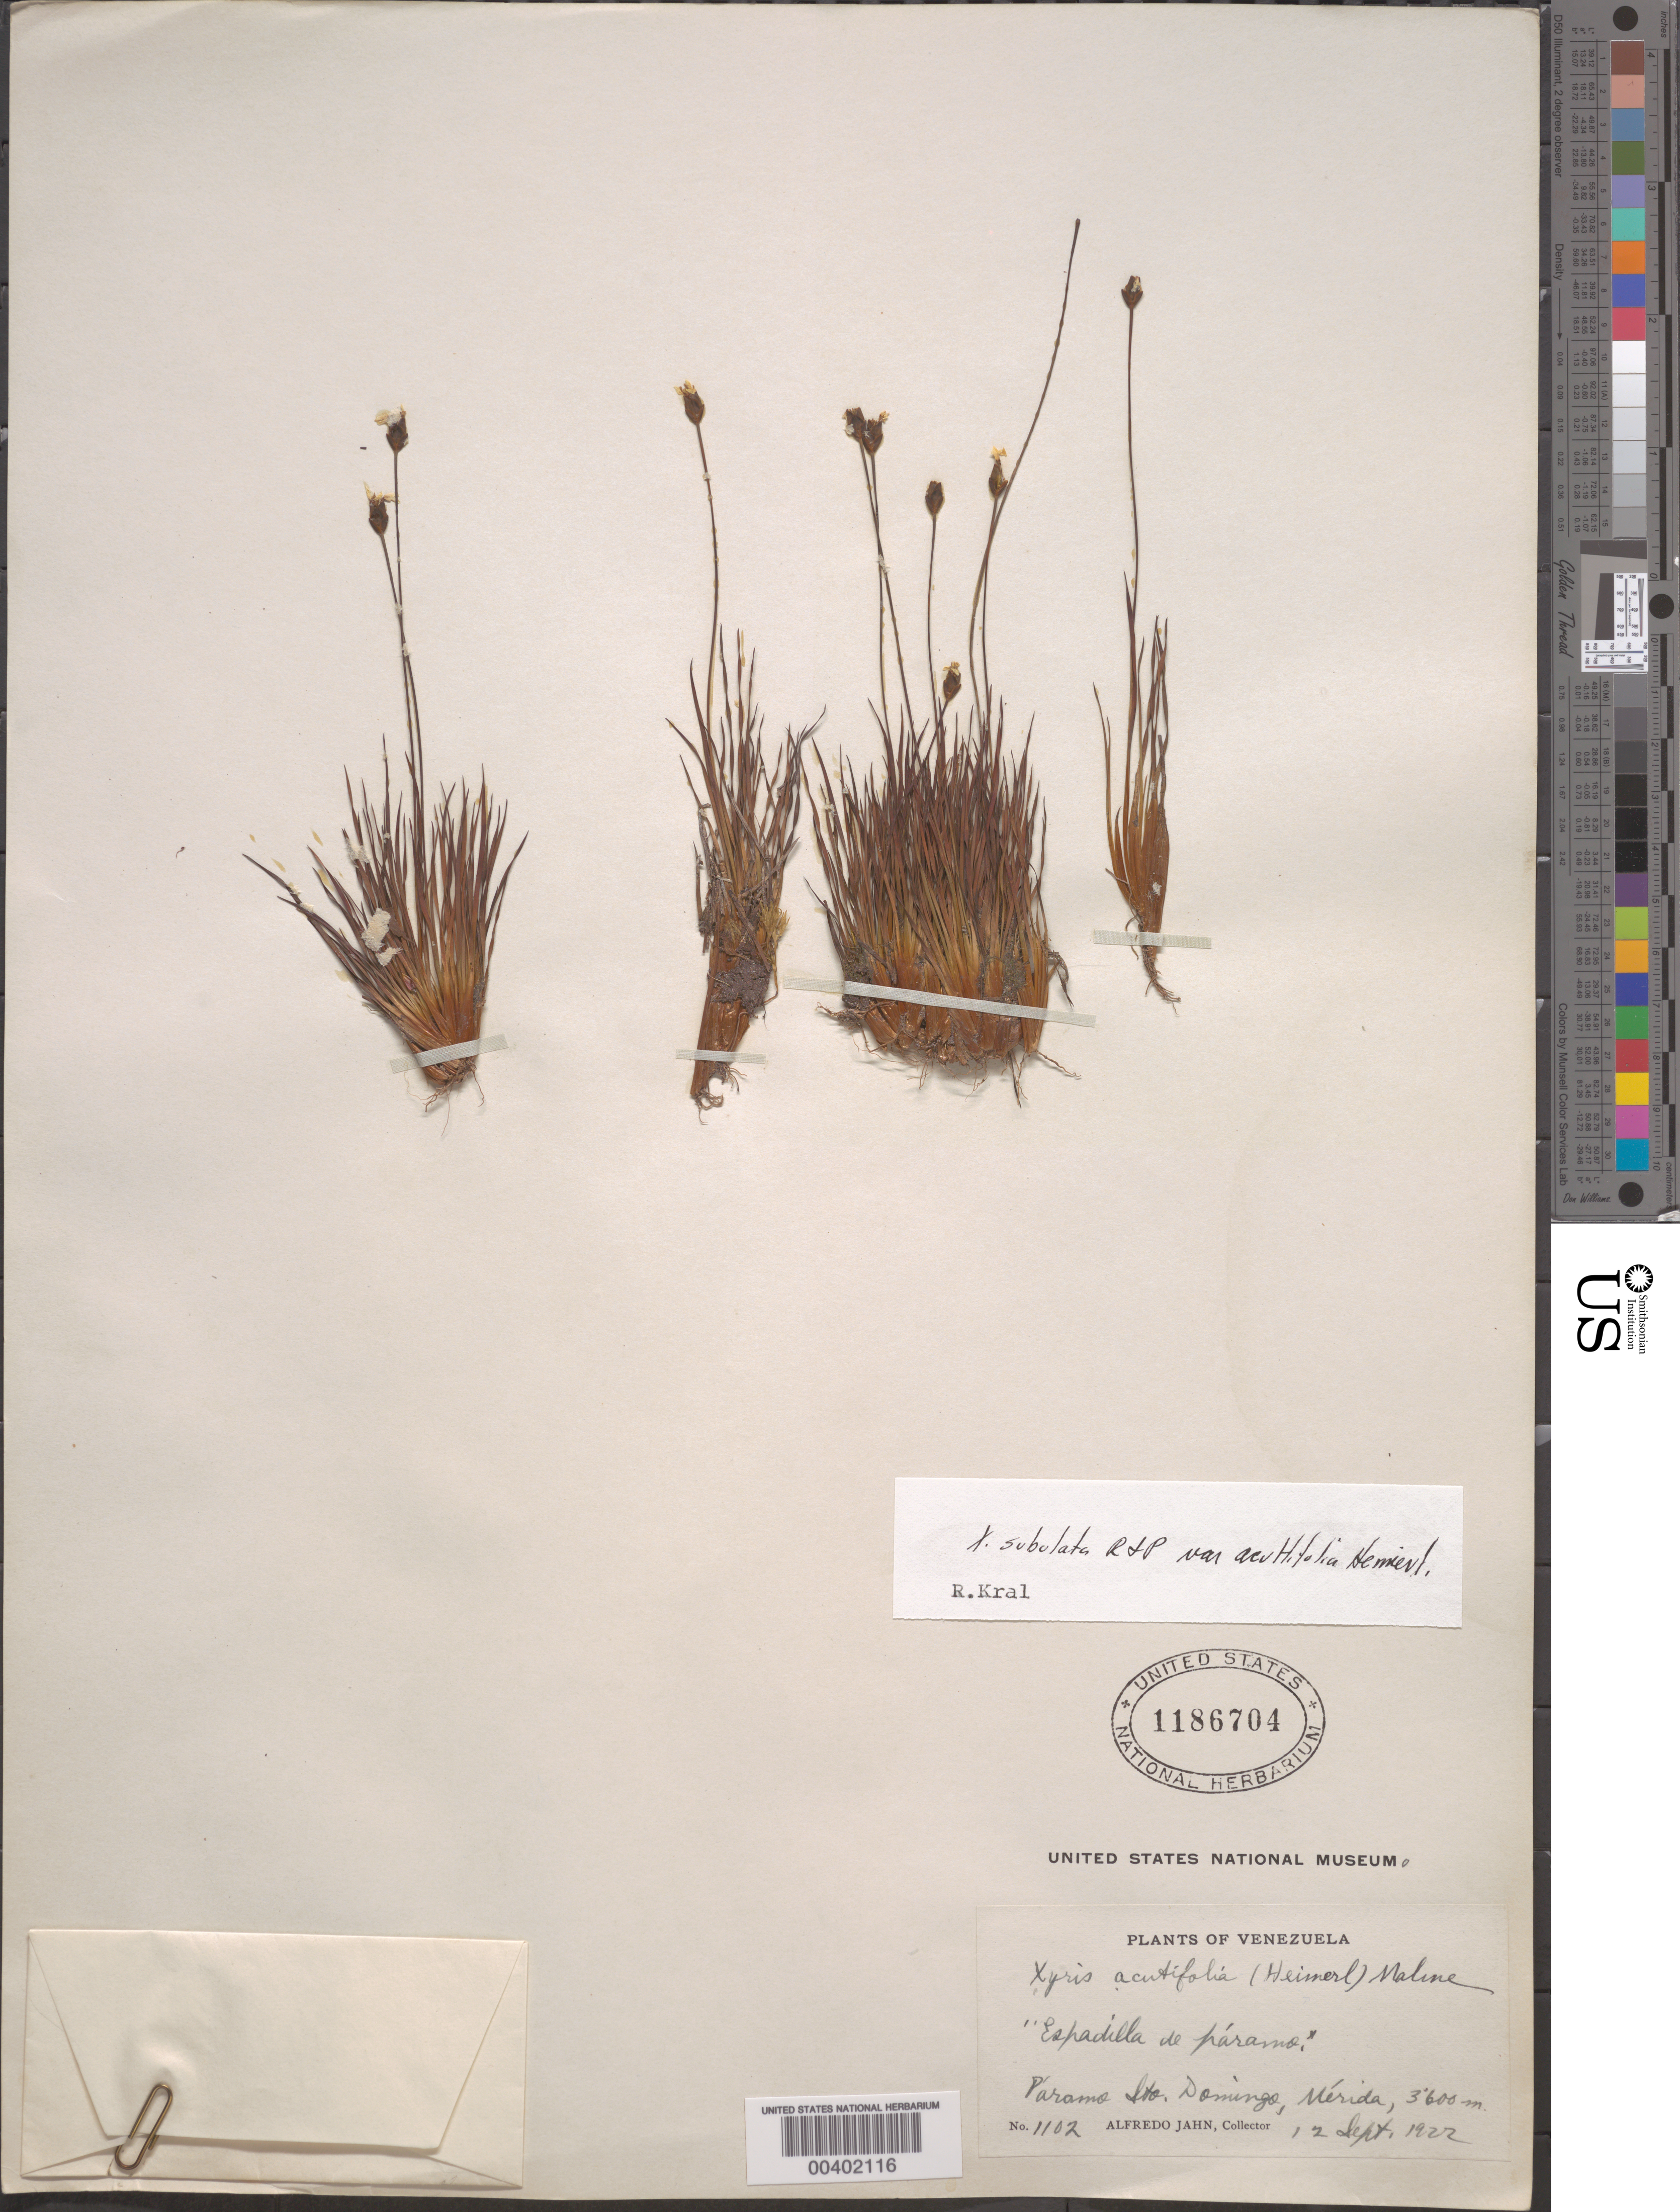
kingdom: Plantae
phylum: Tracheophyta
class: Liliopsida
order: Poales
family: Xyridaceae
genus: Xyris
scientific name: Xyris subulata var. acutifolia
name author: Ruiz & Pav.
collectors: A. Jahn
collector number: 1102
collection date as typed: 12 Sep 1922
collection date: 1922-09-12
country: Venezuela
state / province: Mérida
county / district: Rangel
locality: Páramo Sto. Domingo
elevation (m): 3600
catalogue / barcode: US 1186704